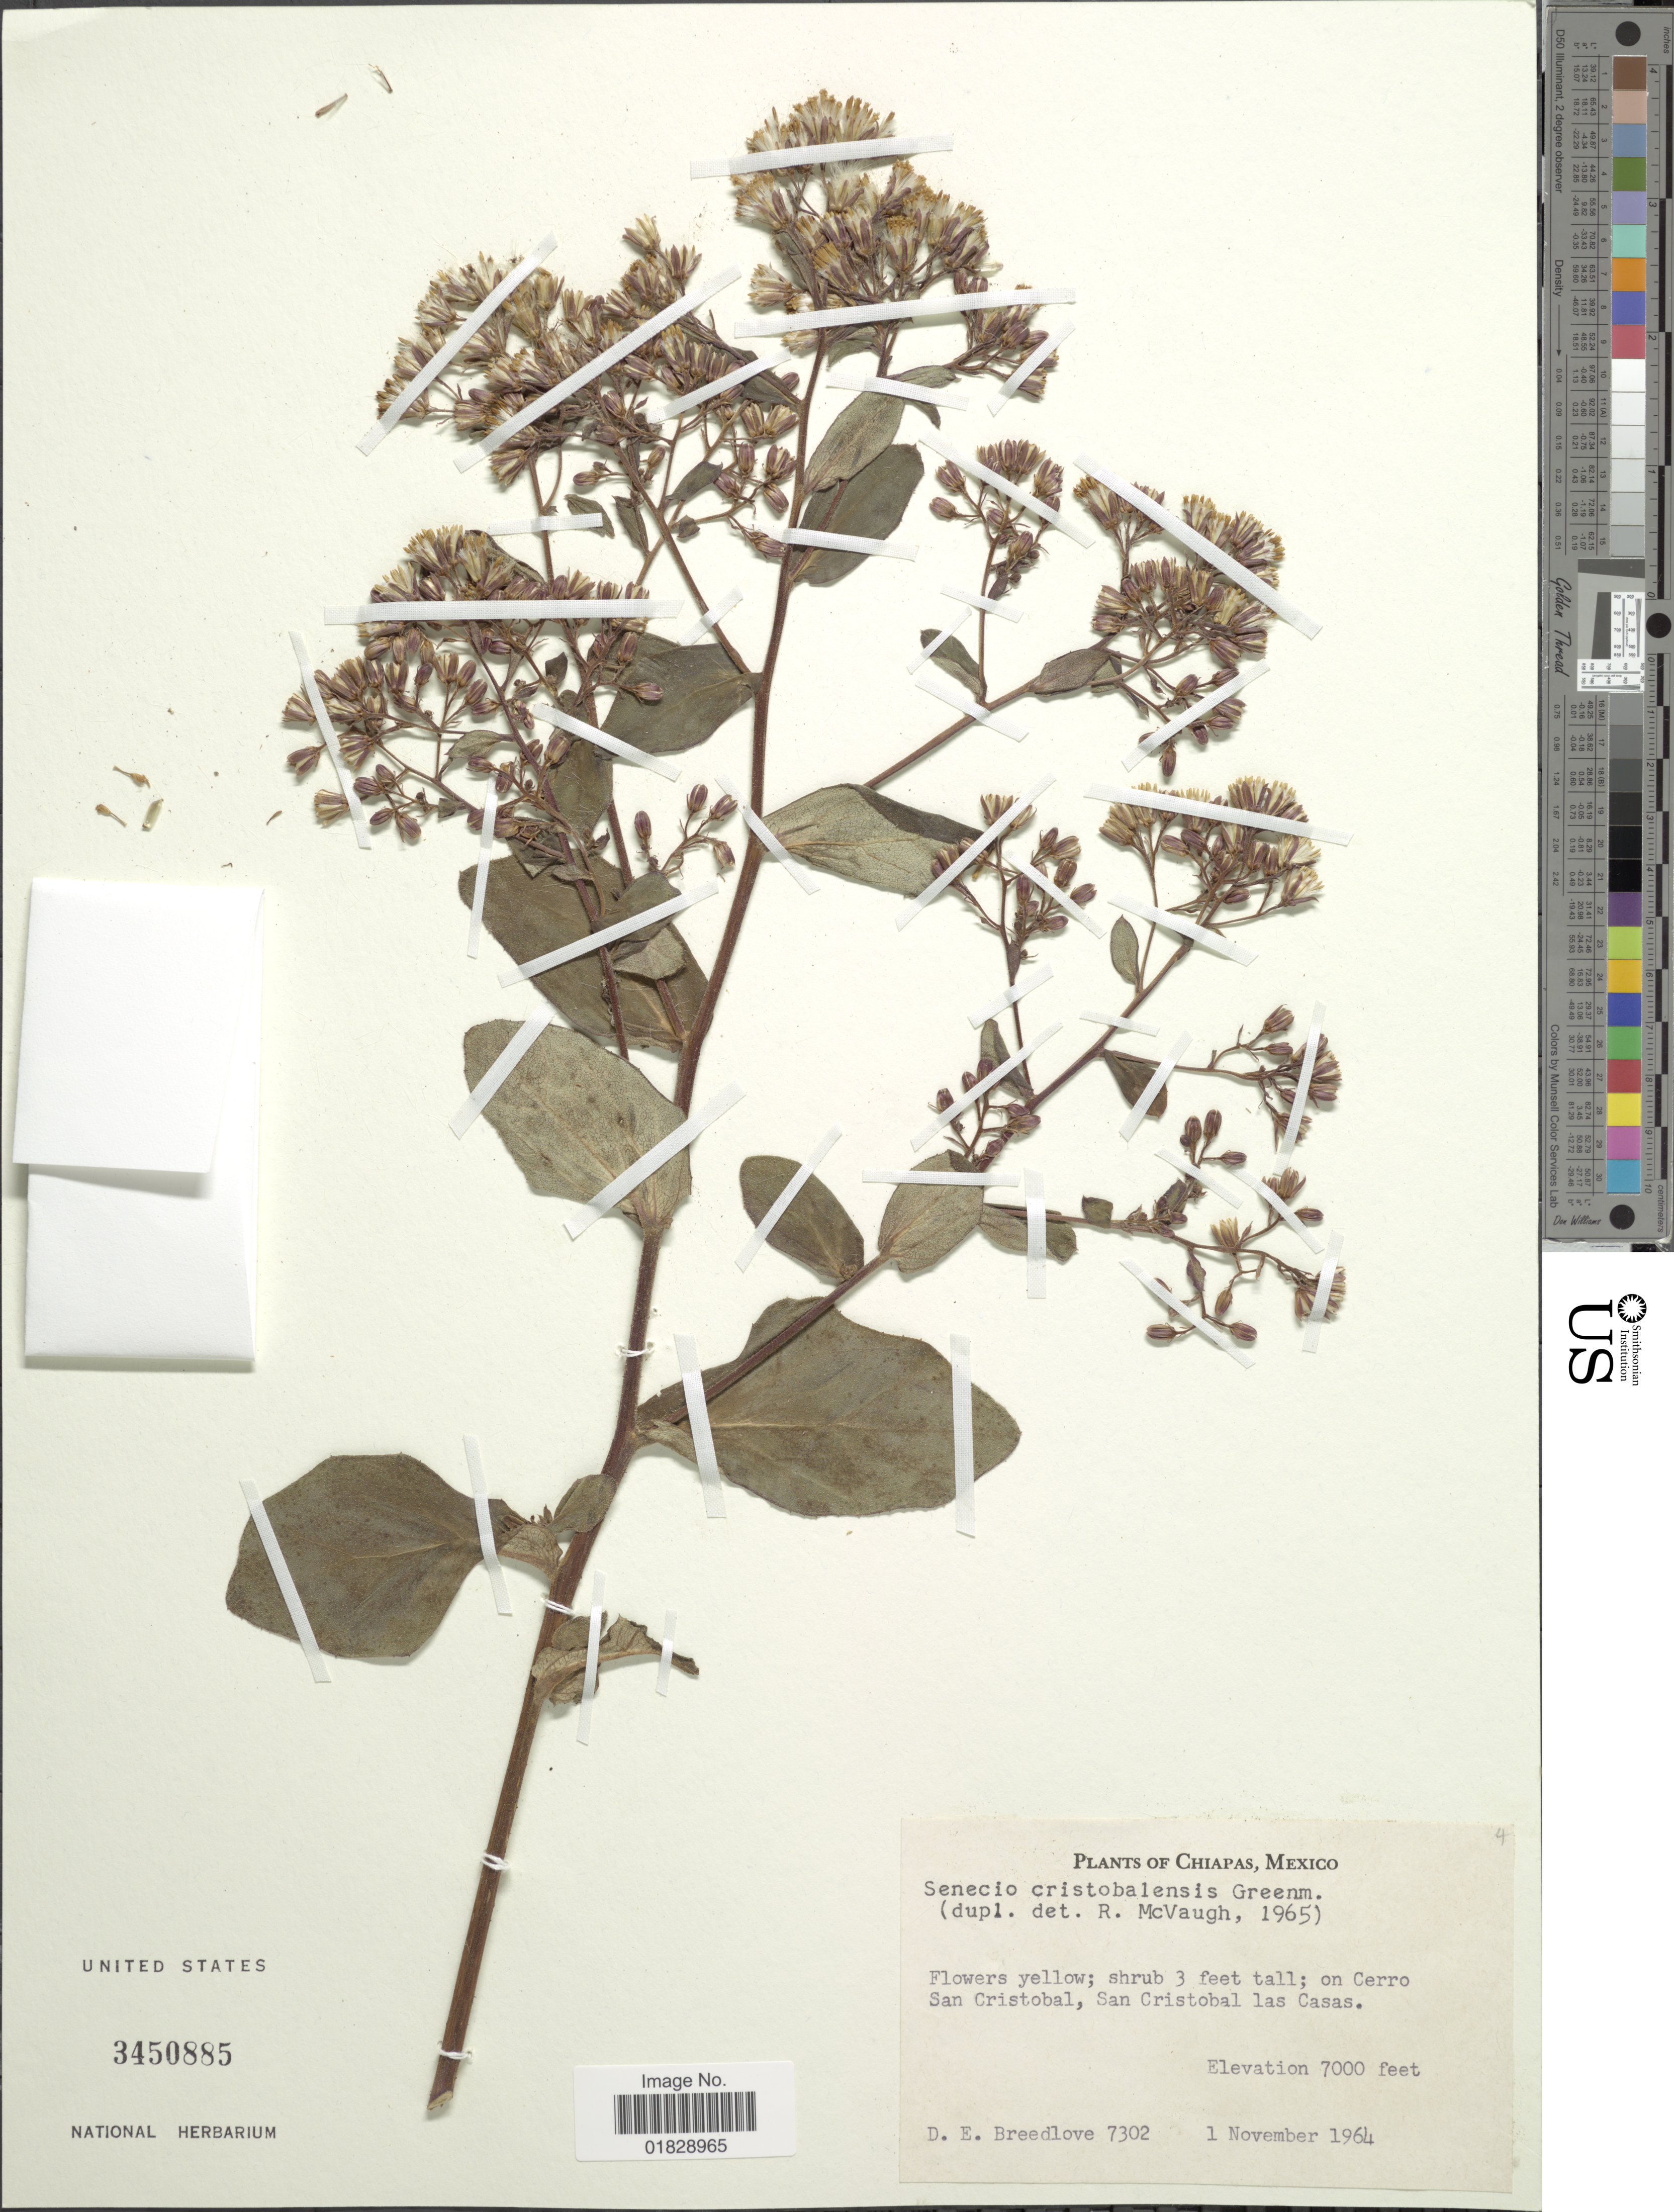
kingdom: Plantae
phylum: Tracheophyta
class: Magnoliopsida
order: Asterales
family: Asteraceae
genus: Roldana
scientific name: Roldana cristobalensis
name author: (Greenm.) H. Rob. & Brettell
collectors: D. E. Breedlove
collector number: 7302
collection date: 1964-11-01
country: Mexico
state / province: Chiapas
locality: On Cerro San Cristobal, San Cristobal las Casas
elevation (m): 2134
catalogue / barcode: US 3450885